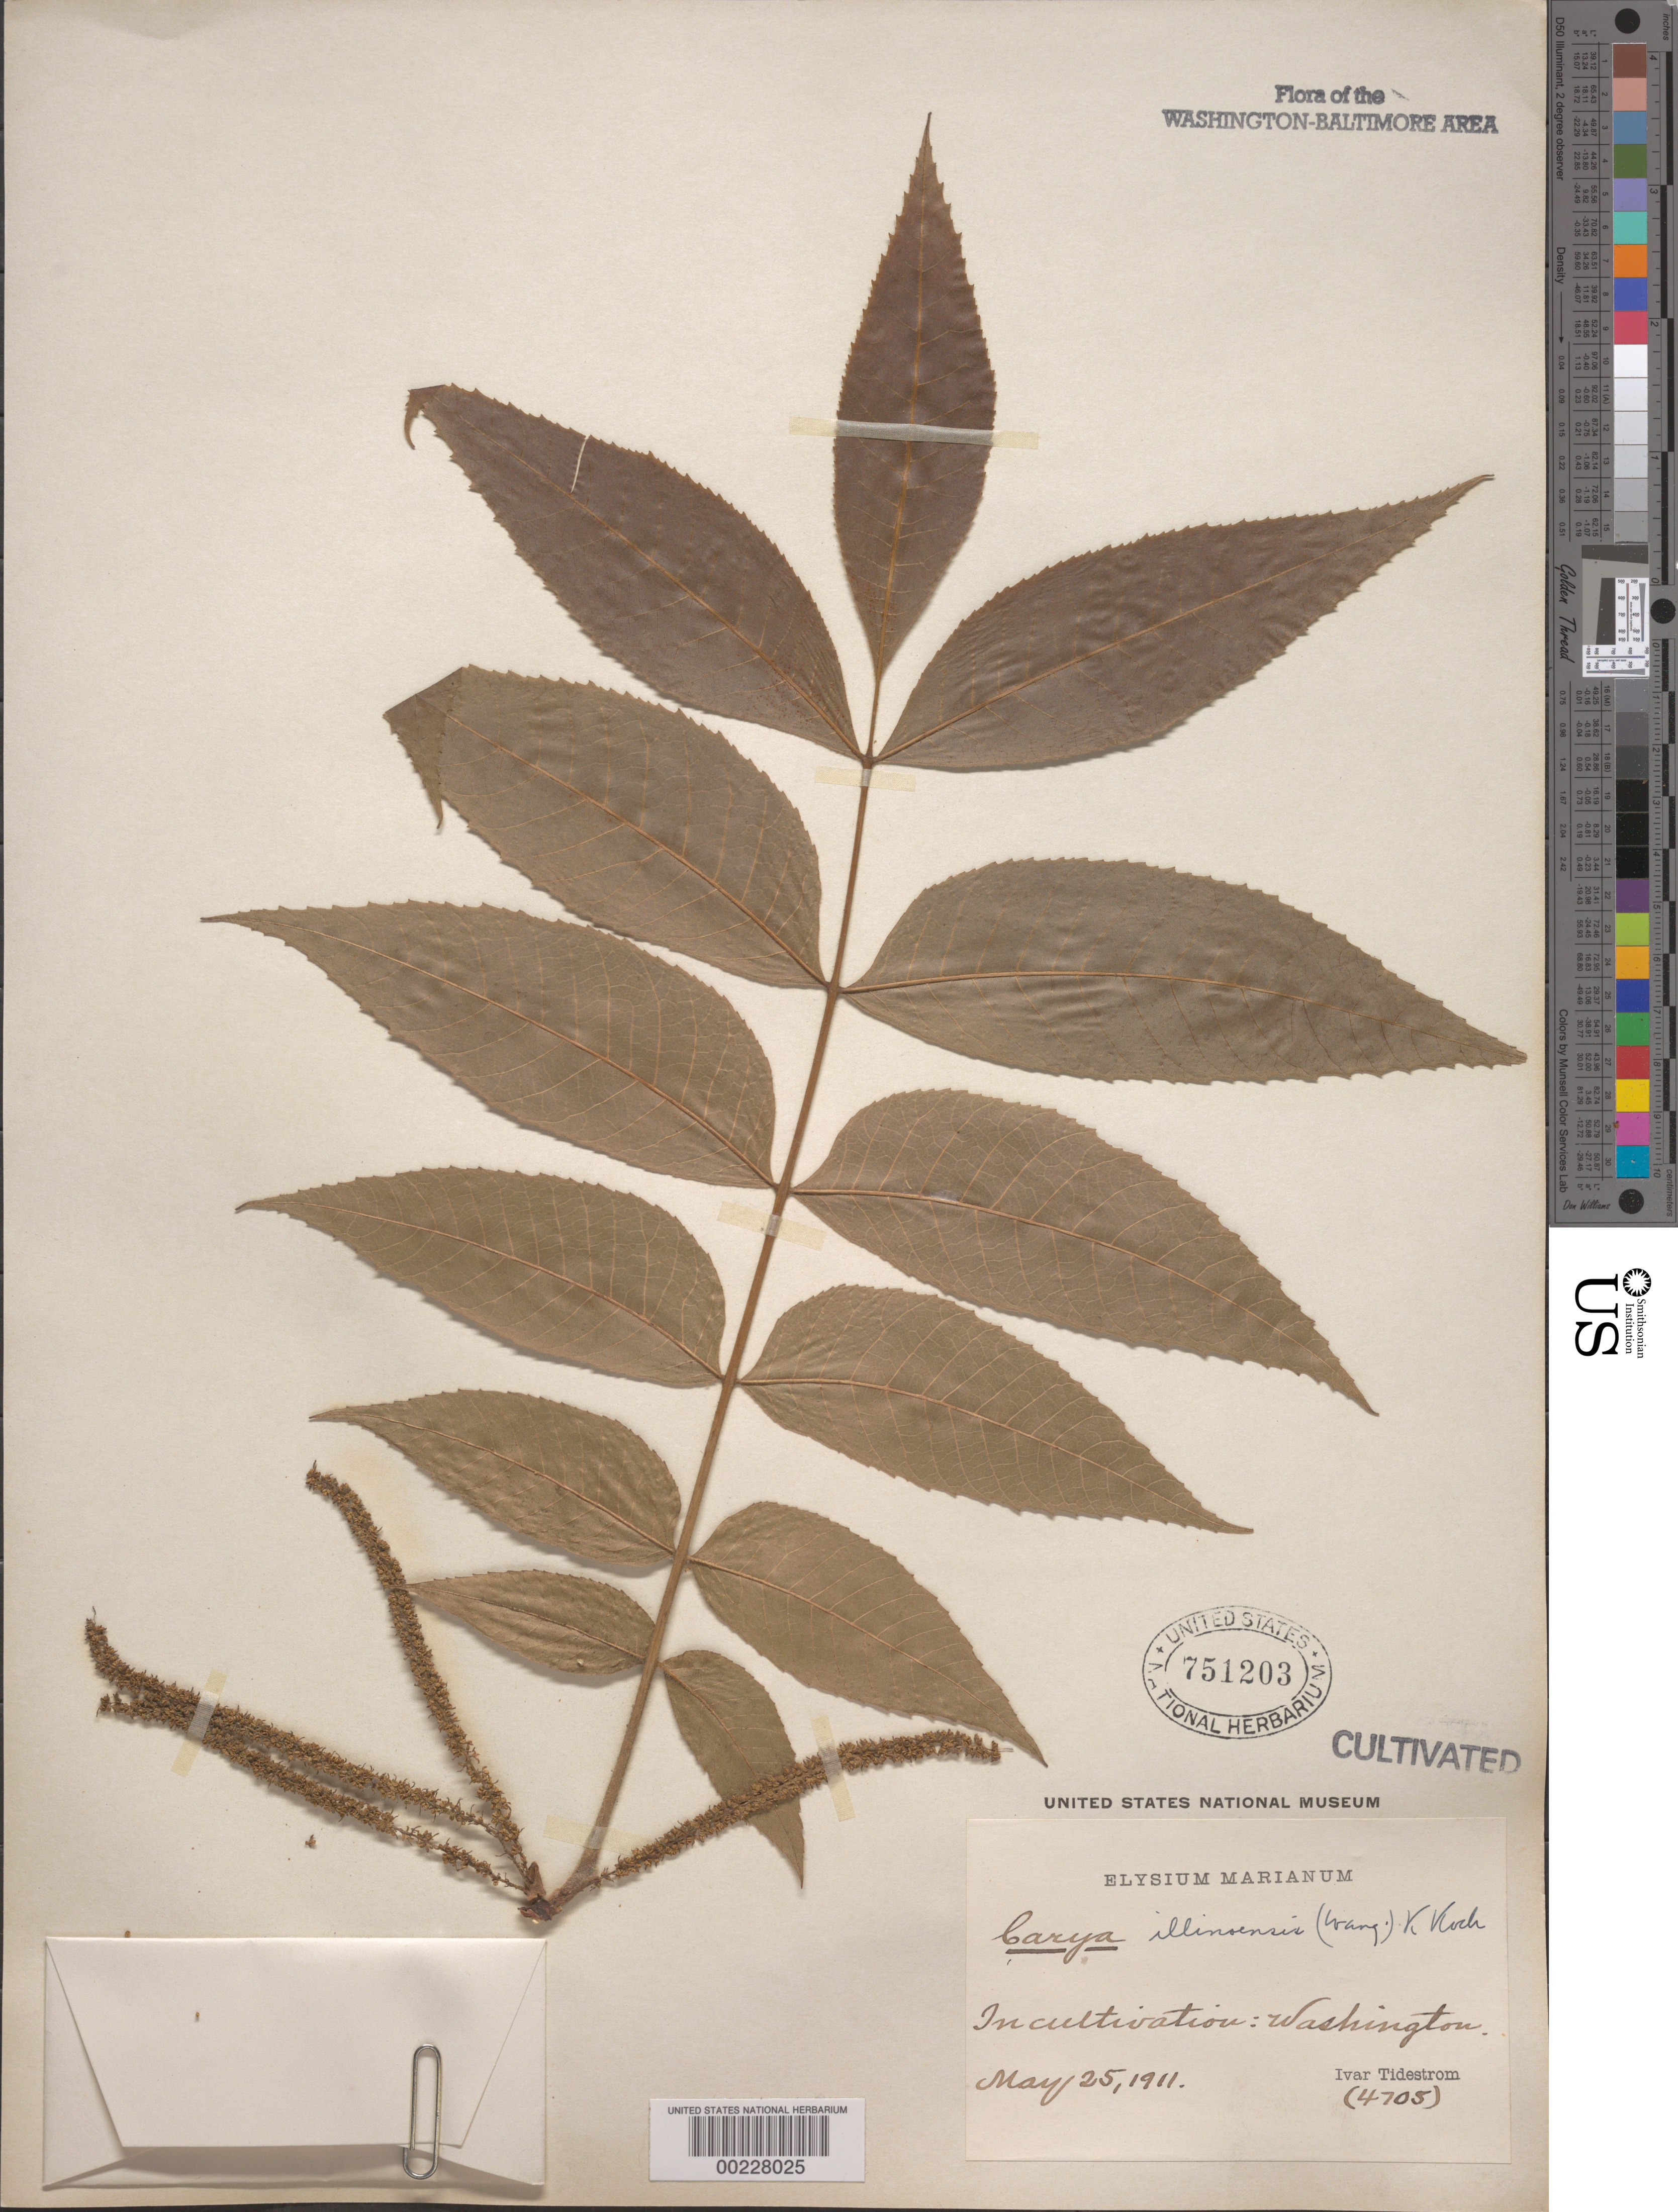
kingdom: Plantae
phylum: Tracheophyta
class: Magnoliopsida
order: Fagales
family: Juglandaceae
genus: Carya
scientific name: Carya illinoinensis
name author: (Wangenh.) K. Koch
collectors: I. F. Tidestrom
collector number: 4705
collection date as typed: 25 May 1911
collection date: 1911-05-25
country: United States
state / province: District of Columbia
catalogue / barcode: US 751203